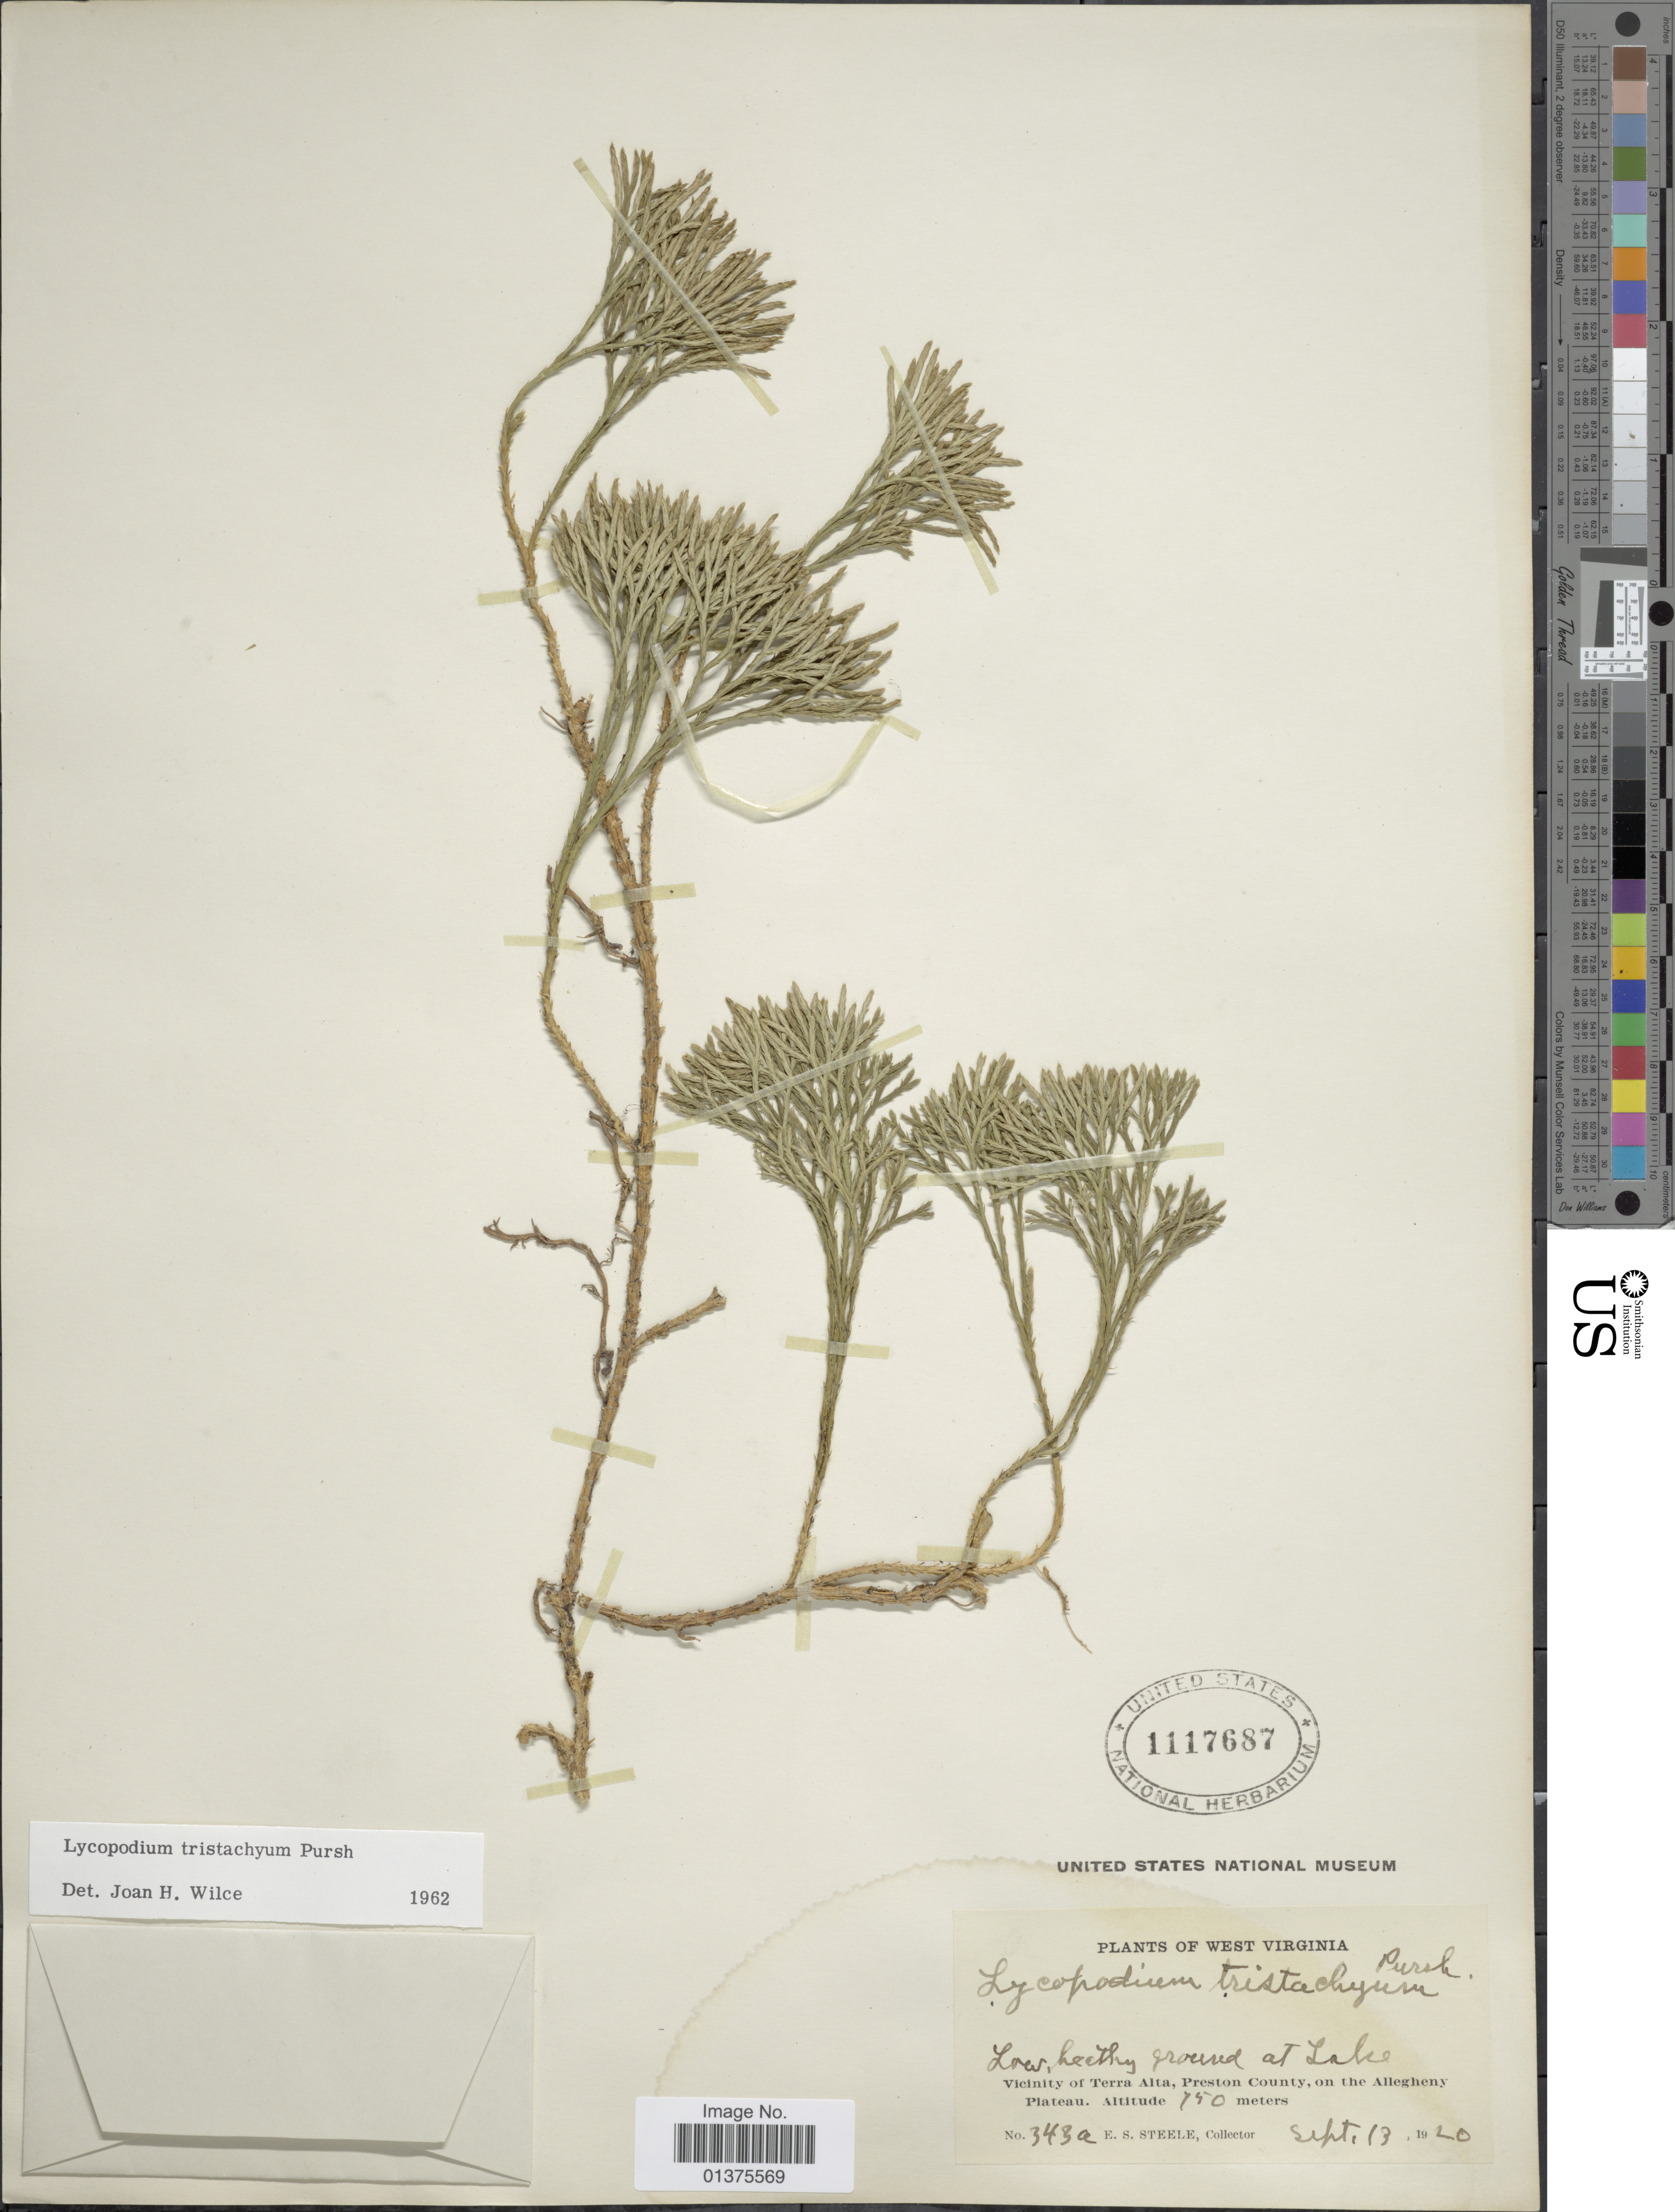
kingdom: Plantae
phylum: Tracheophyta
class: Lycopodiopsida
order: Lycopodiales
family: Lycopodiaceae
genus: Diphasiastrum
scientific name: Diphasiastrum tristachyum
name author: (Pursh) Holub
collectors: E. Steele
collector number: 343a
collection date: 1920-09-13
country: United States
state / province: West Virginia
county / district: Preston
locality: Vicinity of Terra Alta, Preston County, on the Allegheny Plateau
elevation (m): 750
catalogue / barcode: US 1117687